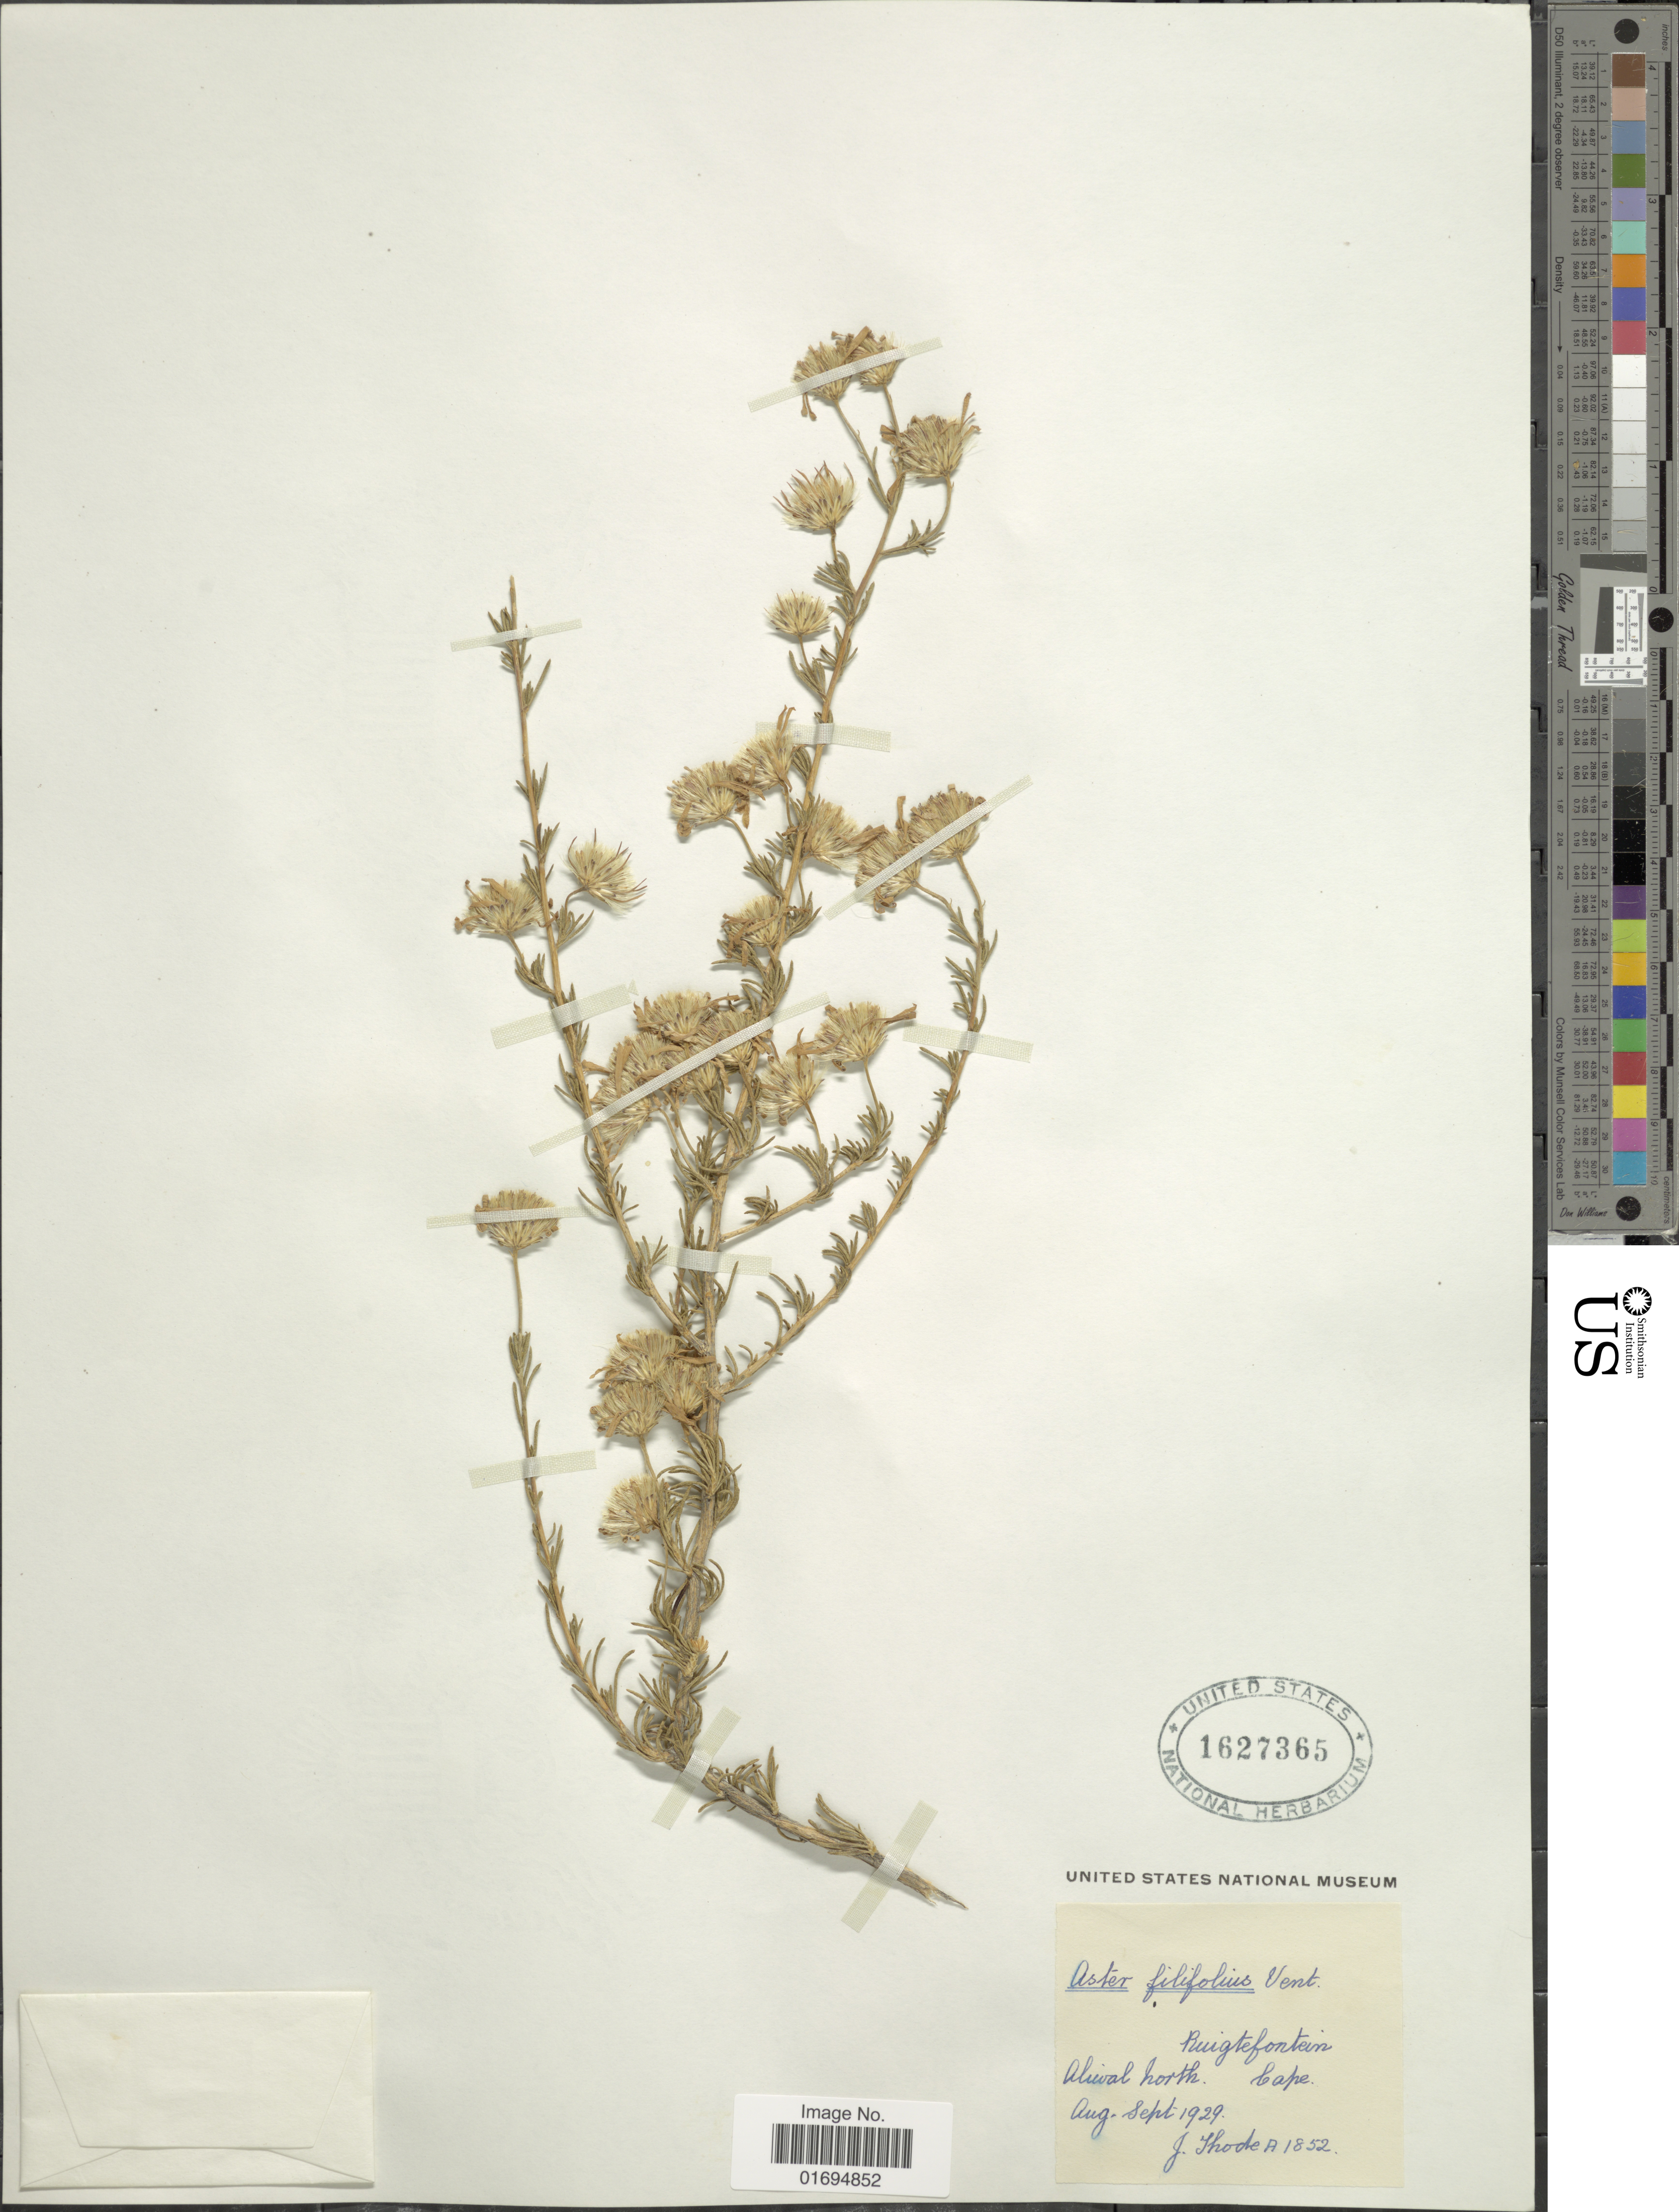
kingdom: Plantae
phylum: Tracheophyta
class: Magnoliopsida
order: Asterales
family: Asteraceae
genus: Felicia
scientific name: Felicia filifolia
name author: (Vent.) Burtt Davy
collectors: J. Thode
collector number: A1852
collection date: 1929-08/1929-09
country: South Africa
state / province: Eastern Cape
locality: Ruigtefontein, Aliwal north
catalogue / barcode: US 1627365